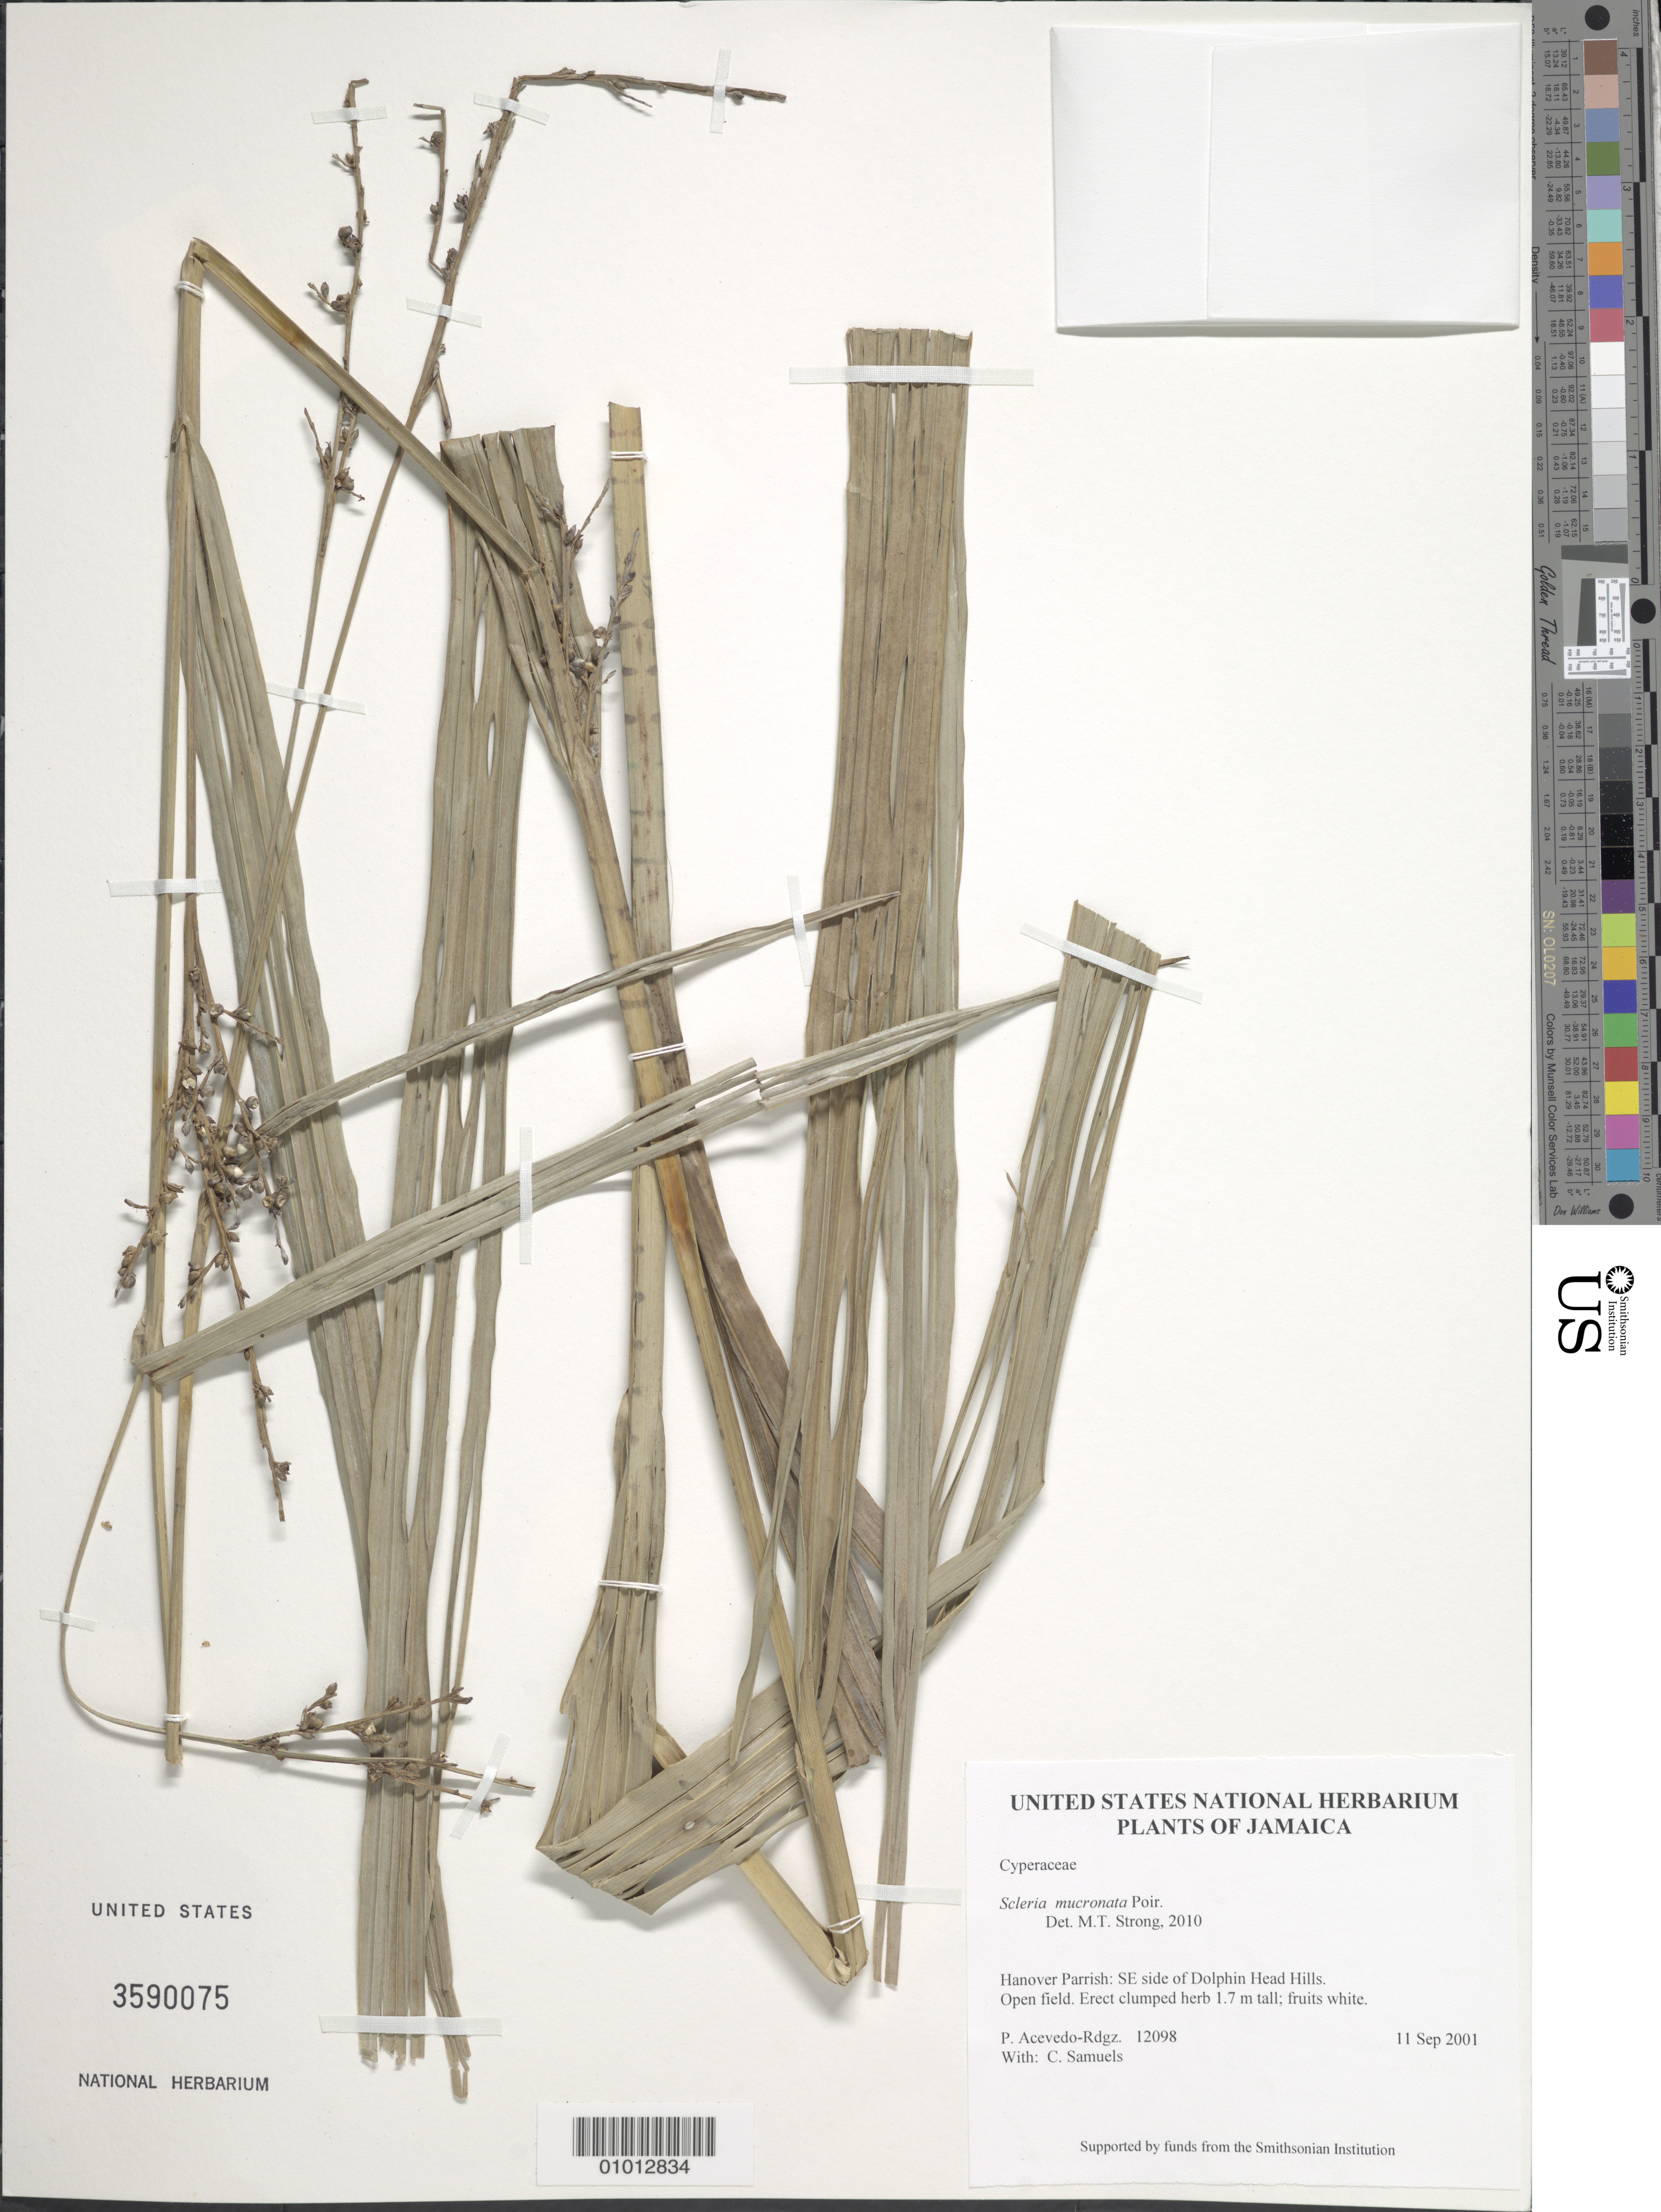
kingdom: Plantae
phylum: Tracheophyta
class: Liliopsida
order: Poales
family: Cyperaceae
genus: Scleria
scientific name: Scleria mucronata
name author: Poir.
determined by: Strong, M. T., (US), Smithsonian Institution - National Museum of Natural History (UNITED STATES)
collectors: P. Acevedo-Rodr. & C. Samuels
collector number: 12098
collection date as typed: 11 Sep 2001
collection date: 2001-09-11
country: Jamaica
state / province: Hanover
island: Jamaica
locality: Hanover Parrish: SE side of Dolphin Head Hills.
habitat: Open field.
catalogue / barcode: US 3590075